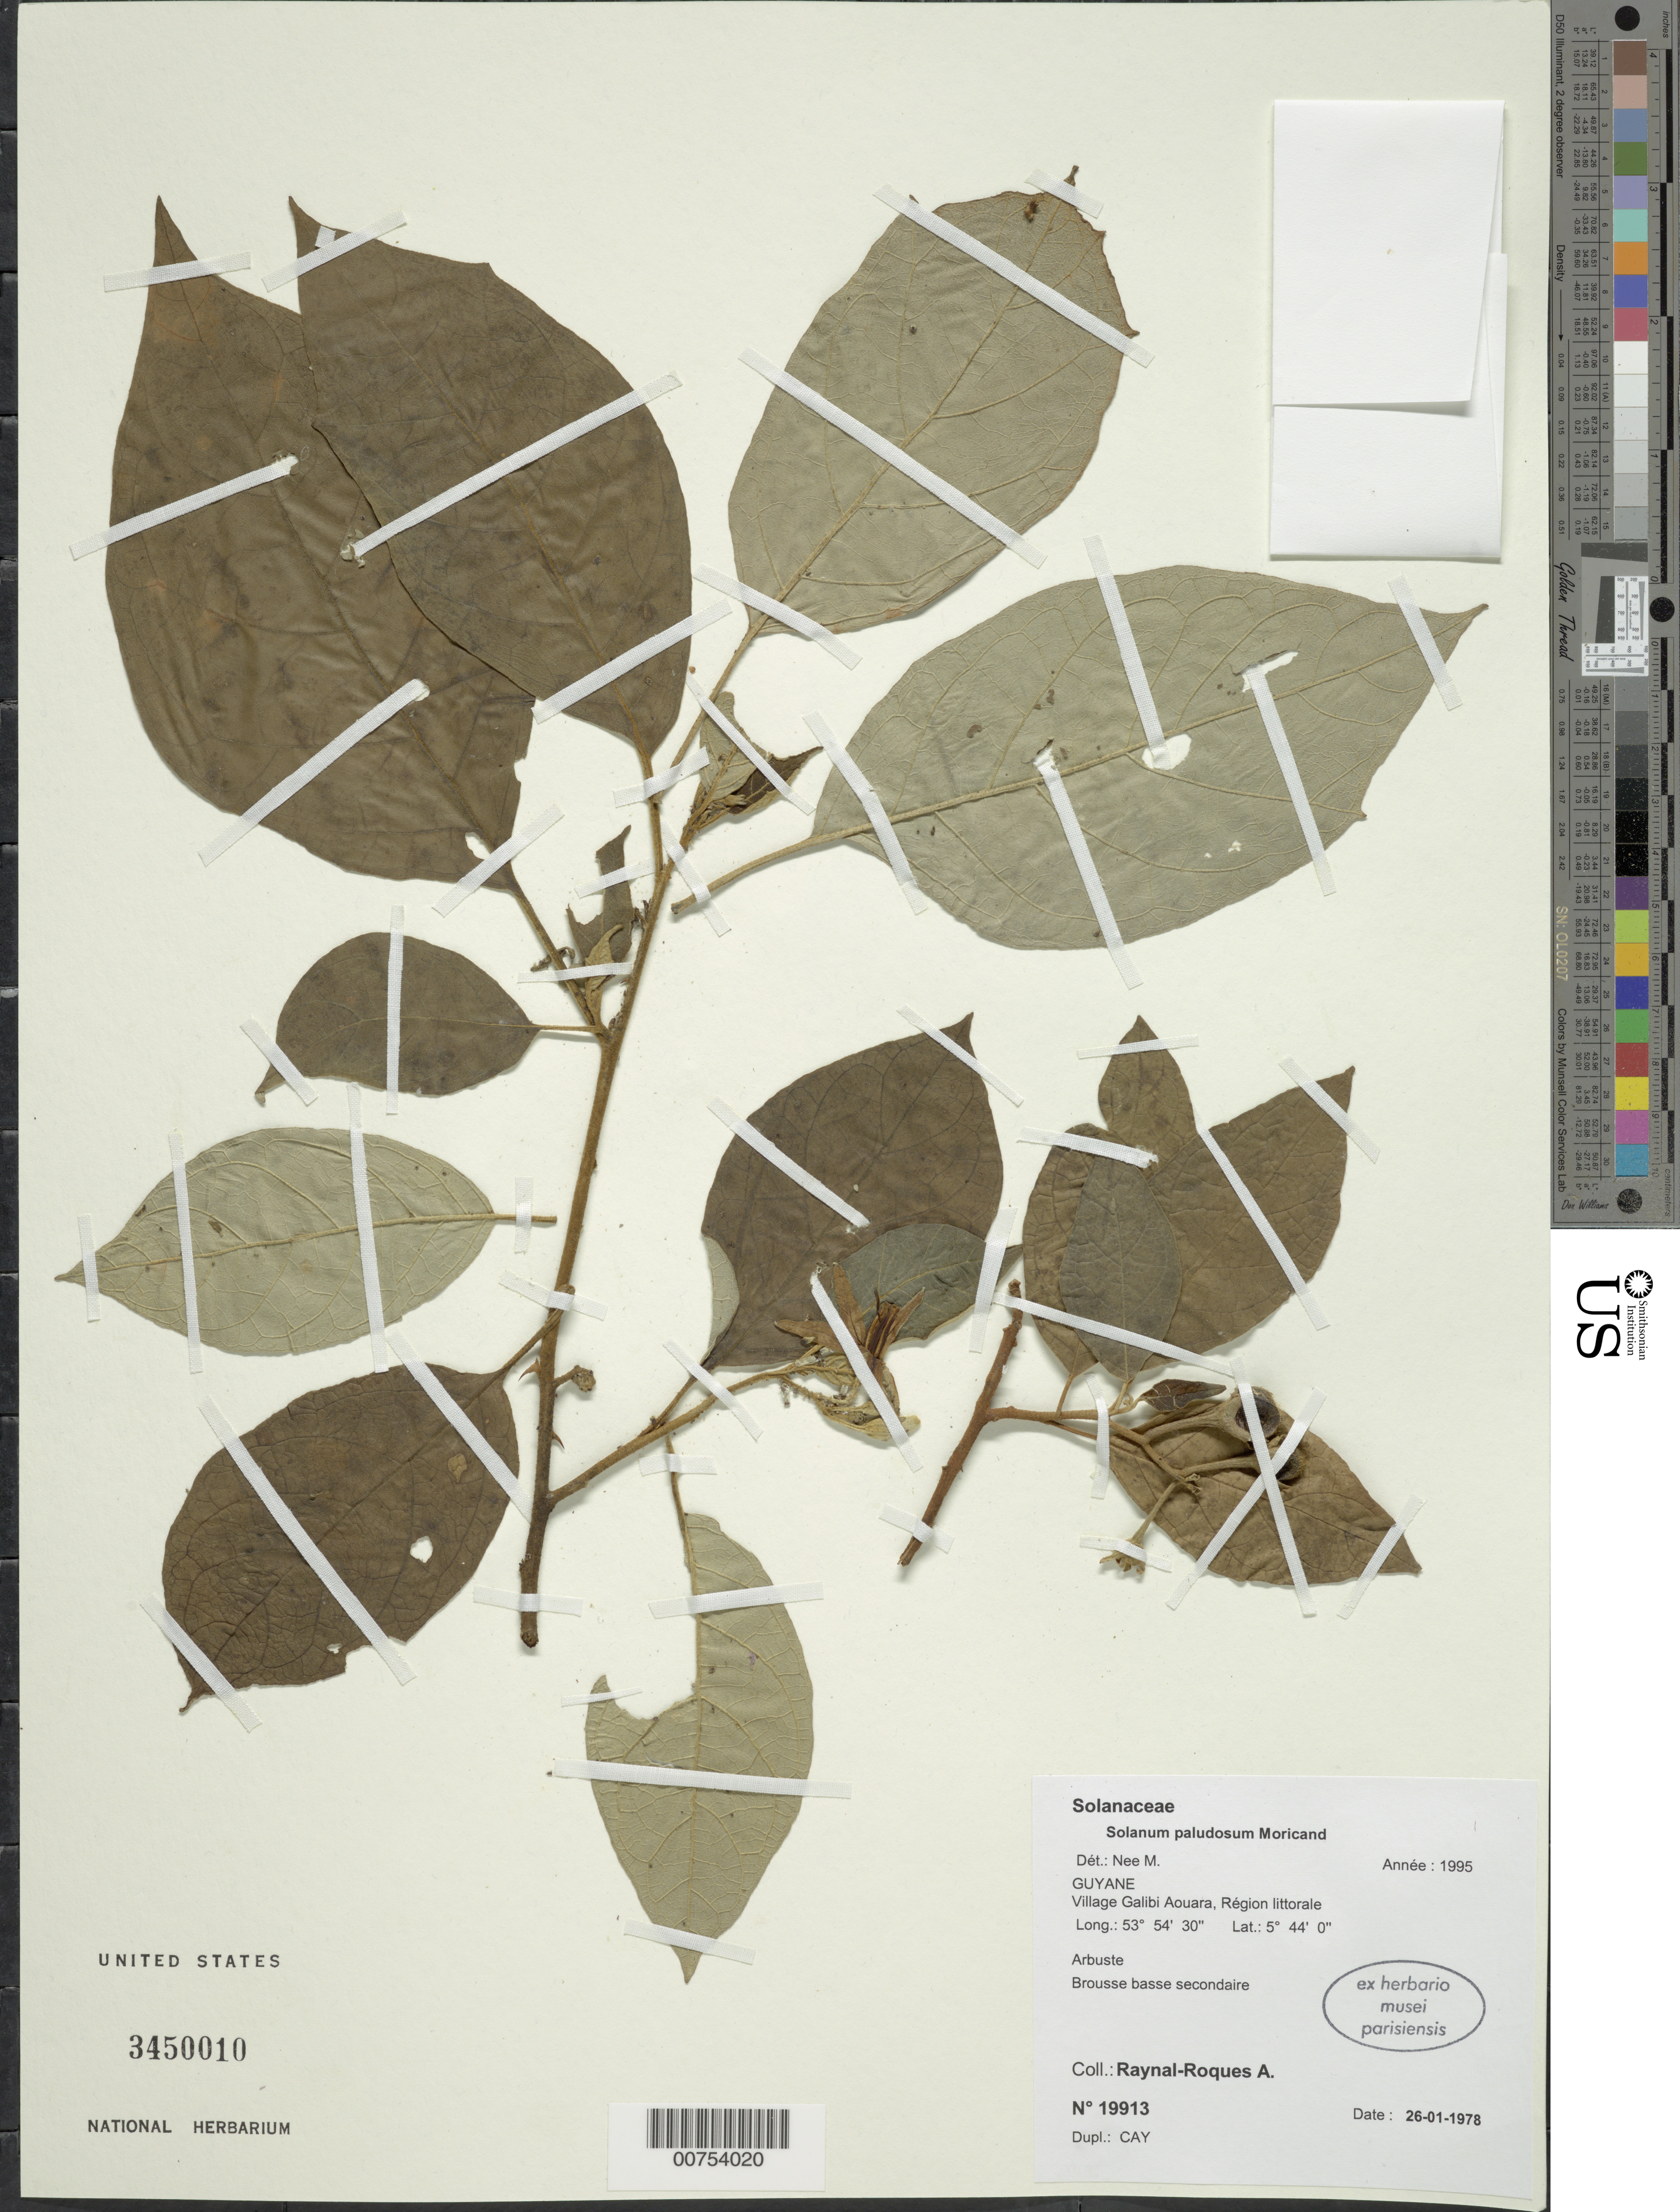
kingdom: Plantae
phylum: Tracheophyta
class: Magnoliopsida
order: Solanales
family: Solanaceae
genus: Solanum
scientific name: Solanum paludosum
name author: Moric.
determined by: Nee, Michael H.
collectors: A. M. Raynal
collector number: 19913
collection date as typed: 1 Jan 1978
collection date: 1978-01-01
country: French Guiana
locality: Village Galibi Aouara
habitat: Low secondary bush.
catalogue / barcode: US 3450010